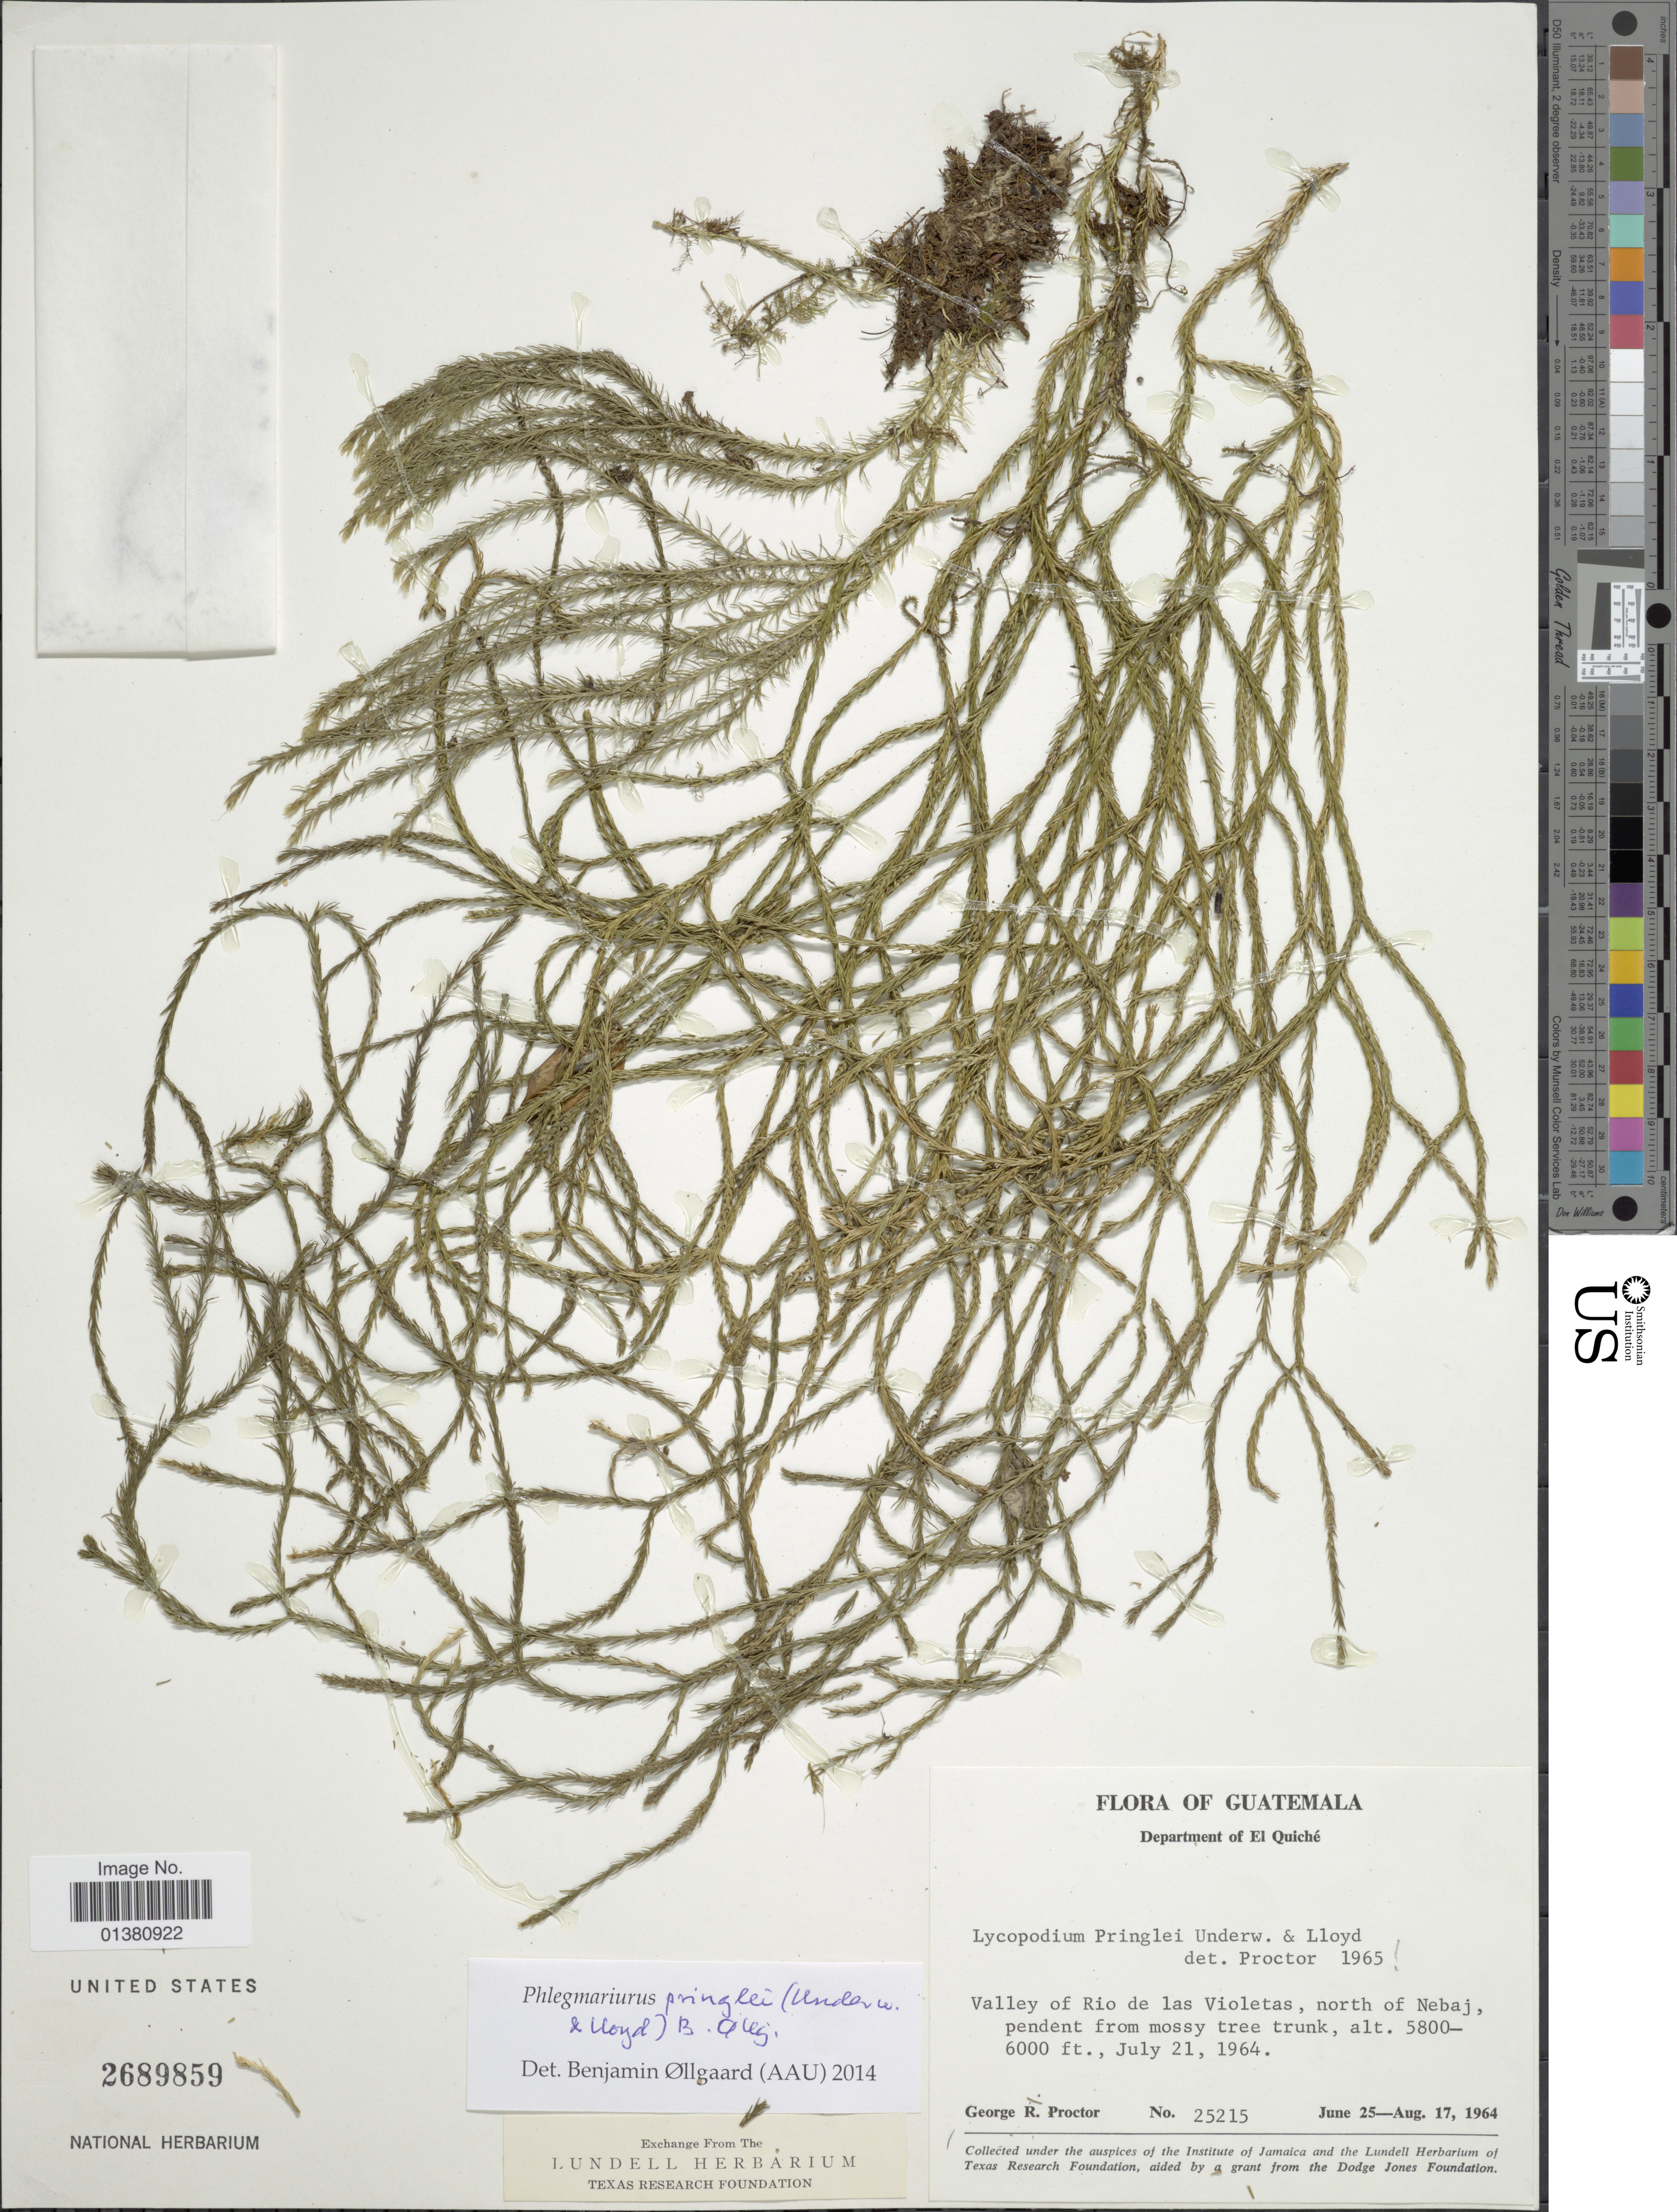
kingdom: Plantae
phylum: Tracheophyta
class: Lycopodiopsida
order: Lycopodiales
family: Lycopodiaceae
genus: Phlegmariurus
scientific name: Phlegmariurus pringlei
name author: (Underw. & F.E. Lloyd) B. Øllg.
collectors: G. R. Proctor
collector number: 25215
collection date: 1964-06-25/1964-08-17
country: Guatemala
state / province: El Quiché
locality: Department of El Quiché, Valley of Rio de las Violetas, north of Nebaj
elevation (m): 1768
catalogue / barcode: US 2689859